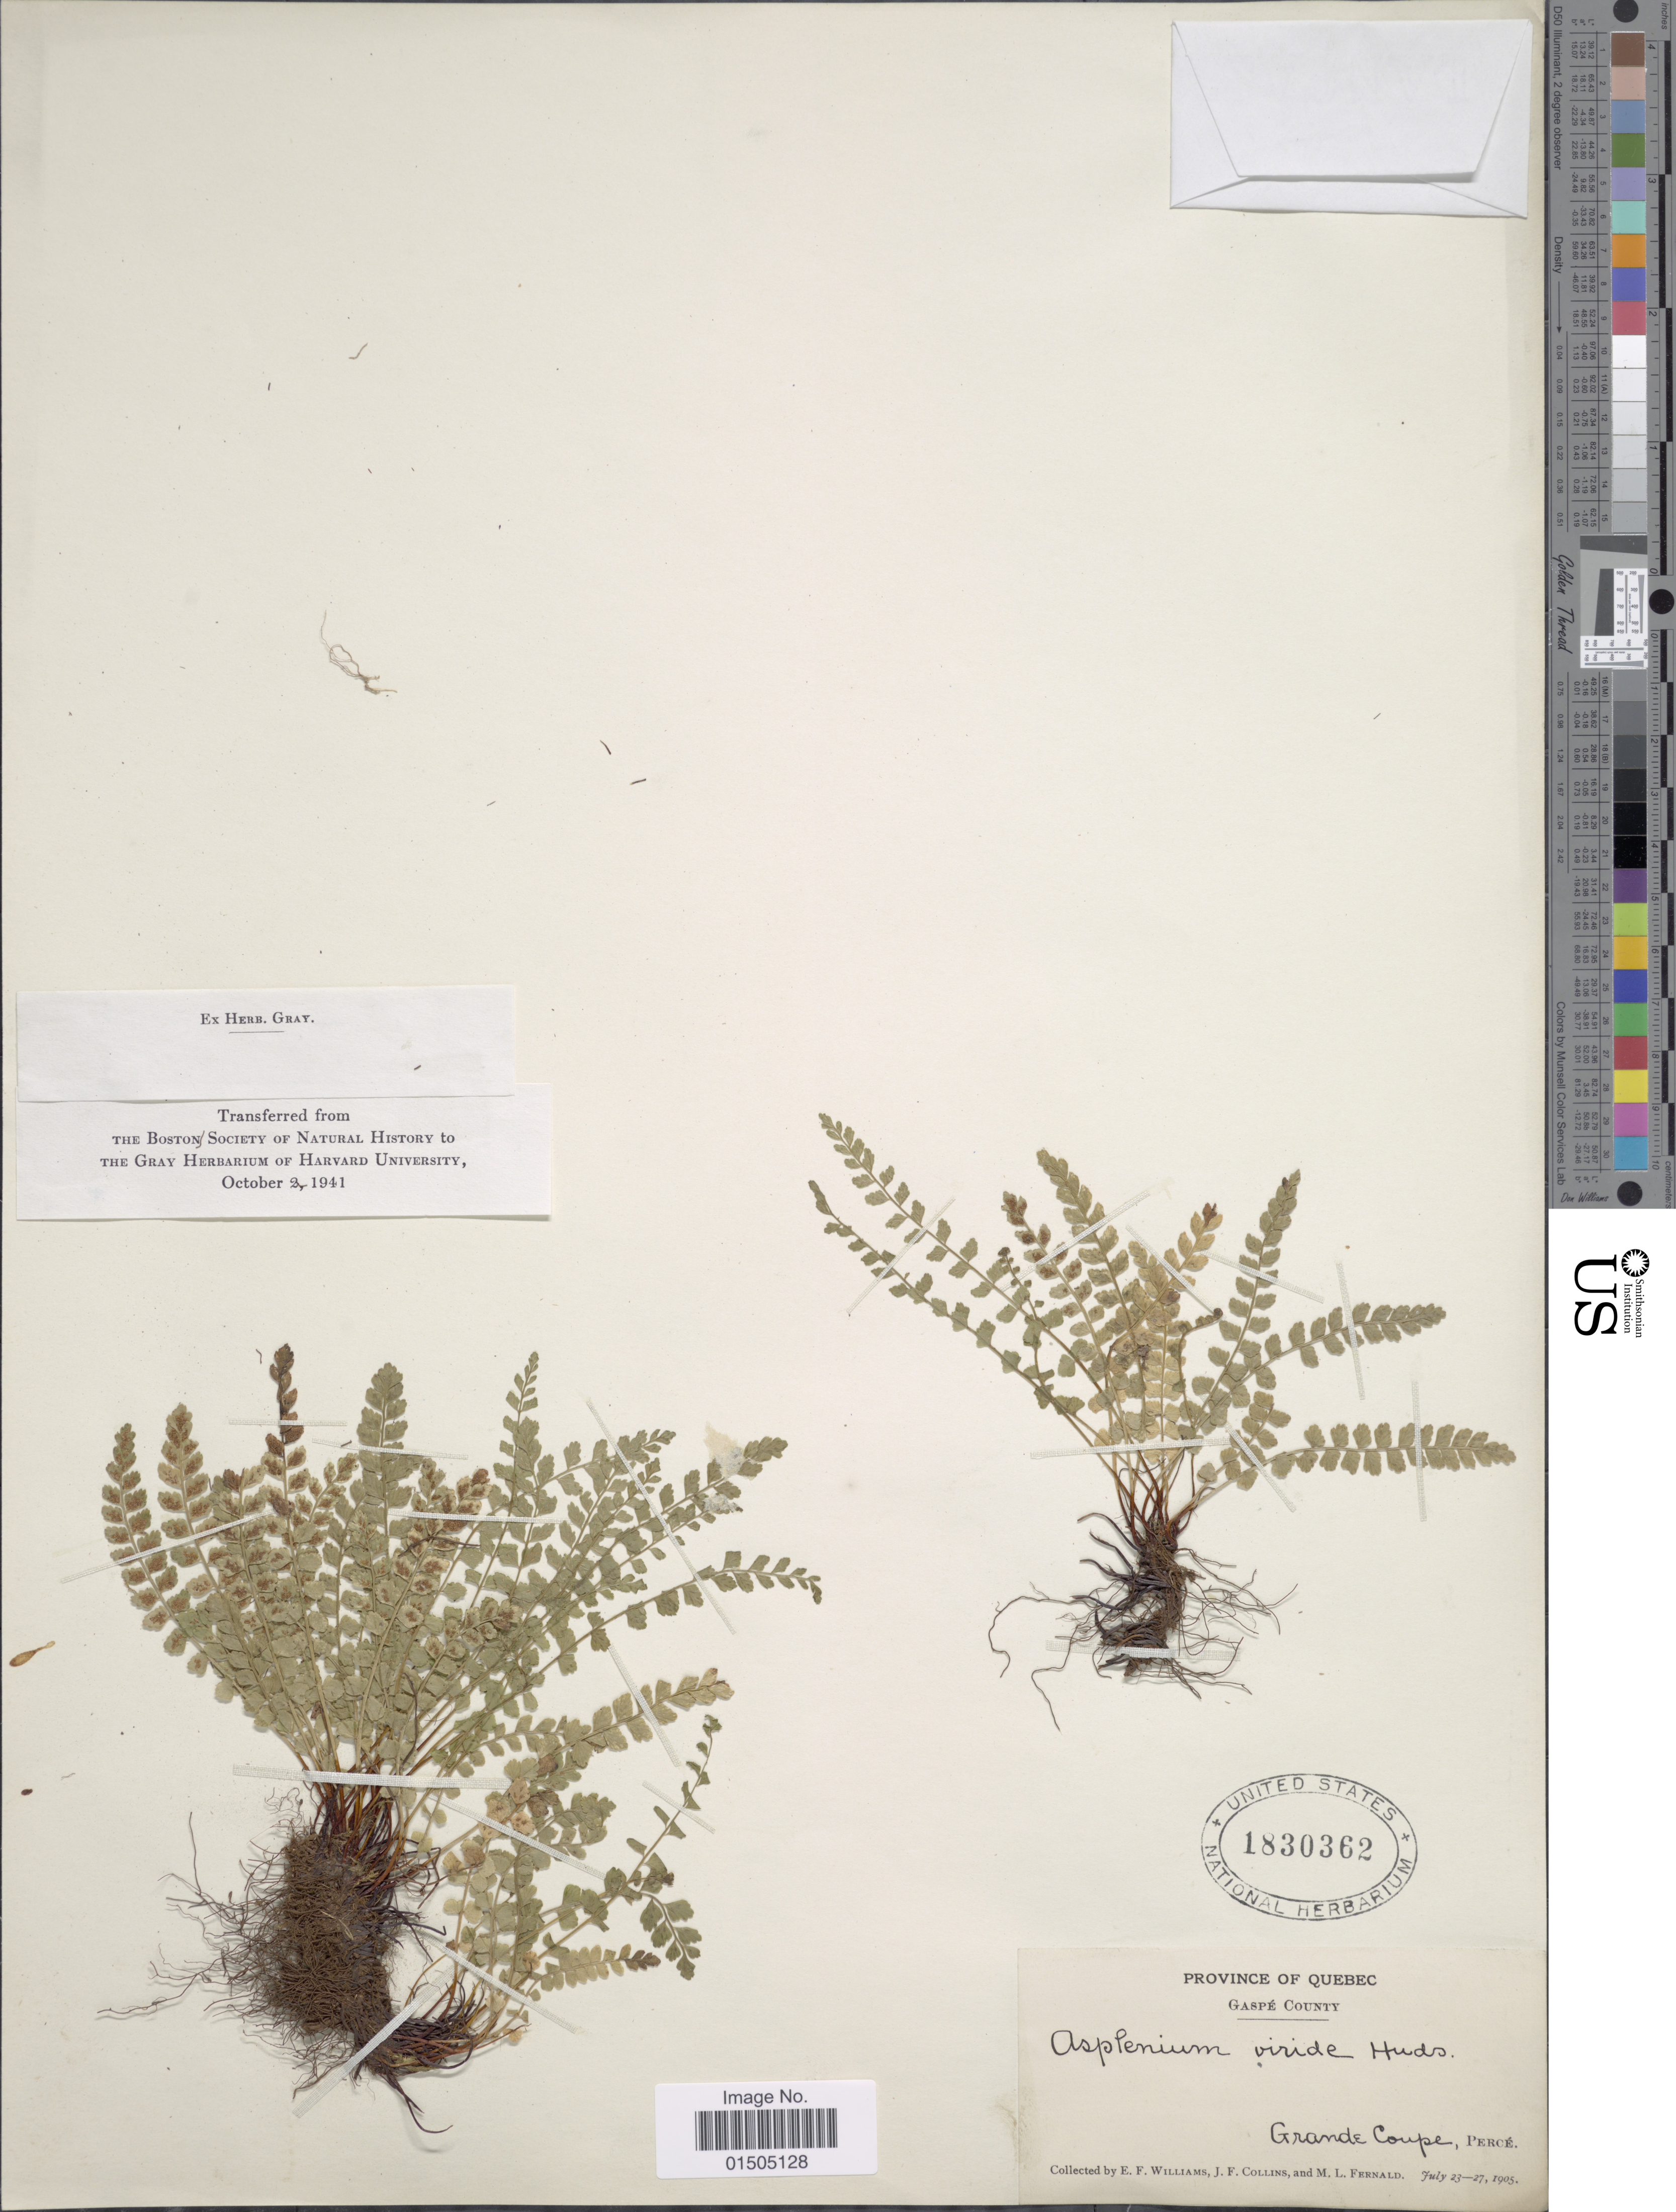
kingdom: Plantae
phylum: Tracheophyta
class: Polypodiopsida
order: Polypodiales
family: Aspleniaceae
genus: Asplenium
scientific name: Asplenium trichomanes-ramosum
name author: L.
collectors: E. Williams, J. Collins & M. L. Fernald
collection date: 1905-07-23/1905-07-27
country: Canada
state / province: Quebec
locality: Gaspé County. Grande Coupe, Percé.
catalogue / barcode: US 1830362